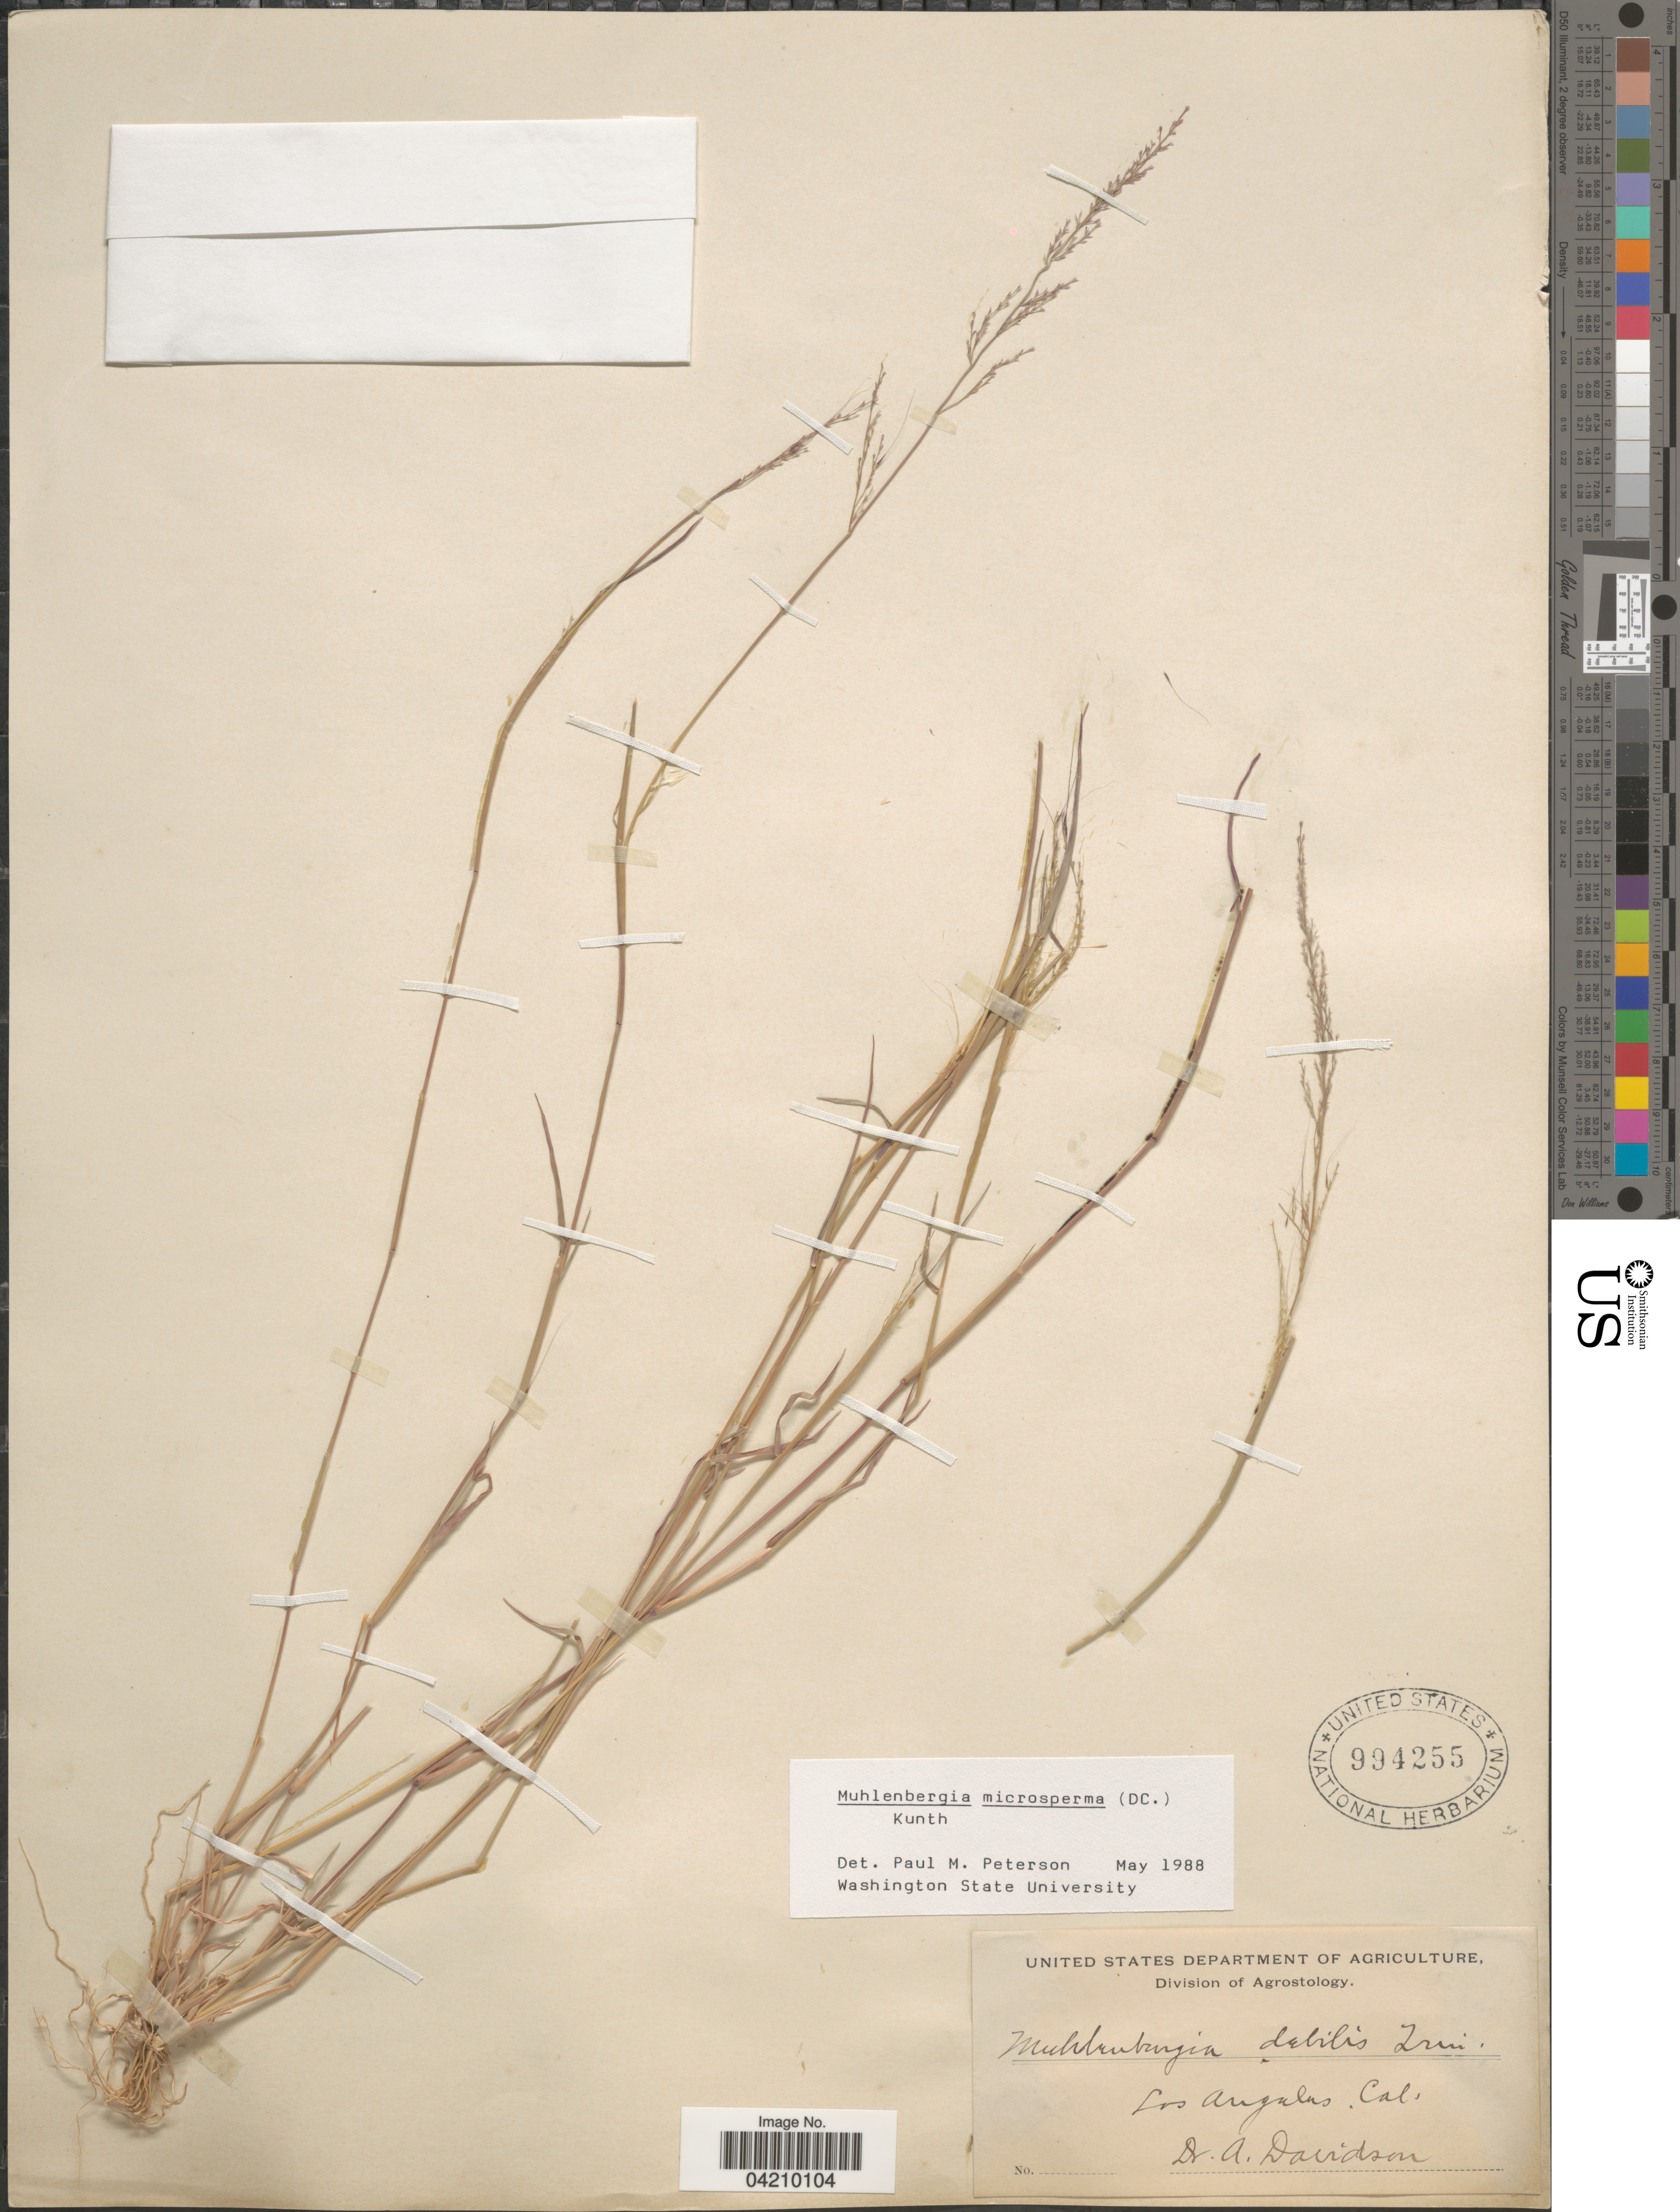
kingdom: Plantae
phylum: Tracheophyta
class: Liliopsida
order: Poales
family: Poaceae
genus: Muhlenbergia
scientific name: Muhlenbergia microsperma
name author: (DC.) Kunth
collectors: A. Davidson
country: United States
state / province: California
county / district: Los Angeles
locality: Los Angeles.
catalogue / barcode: US 994255